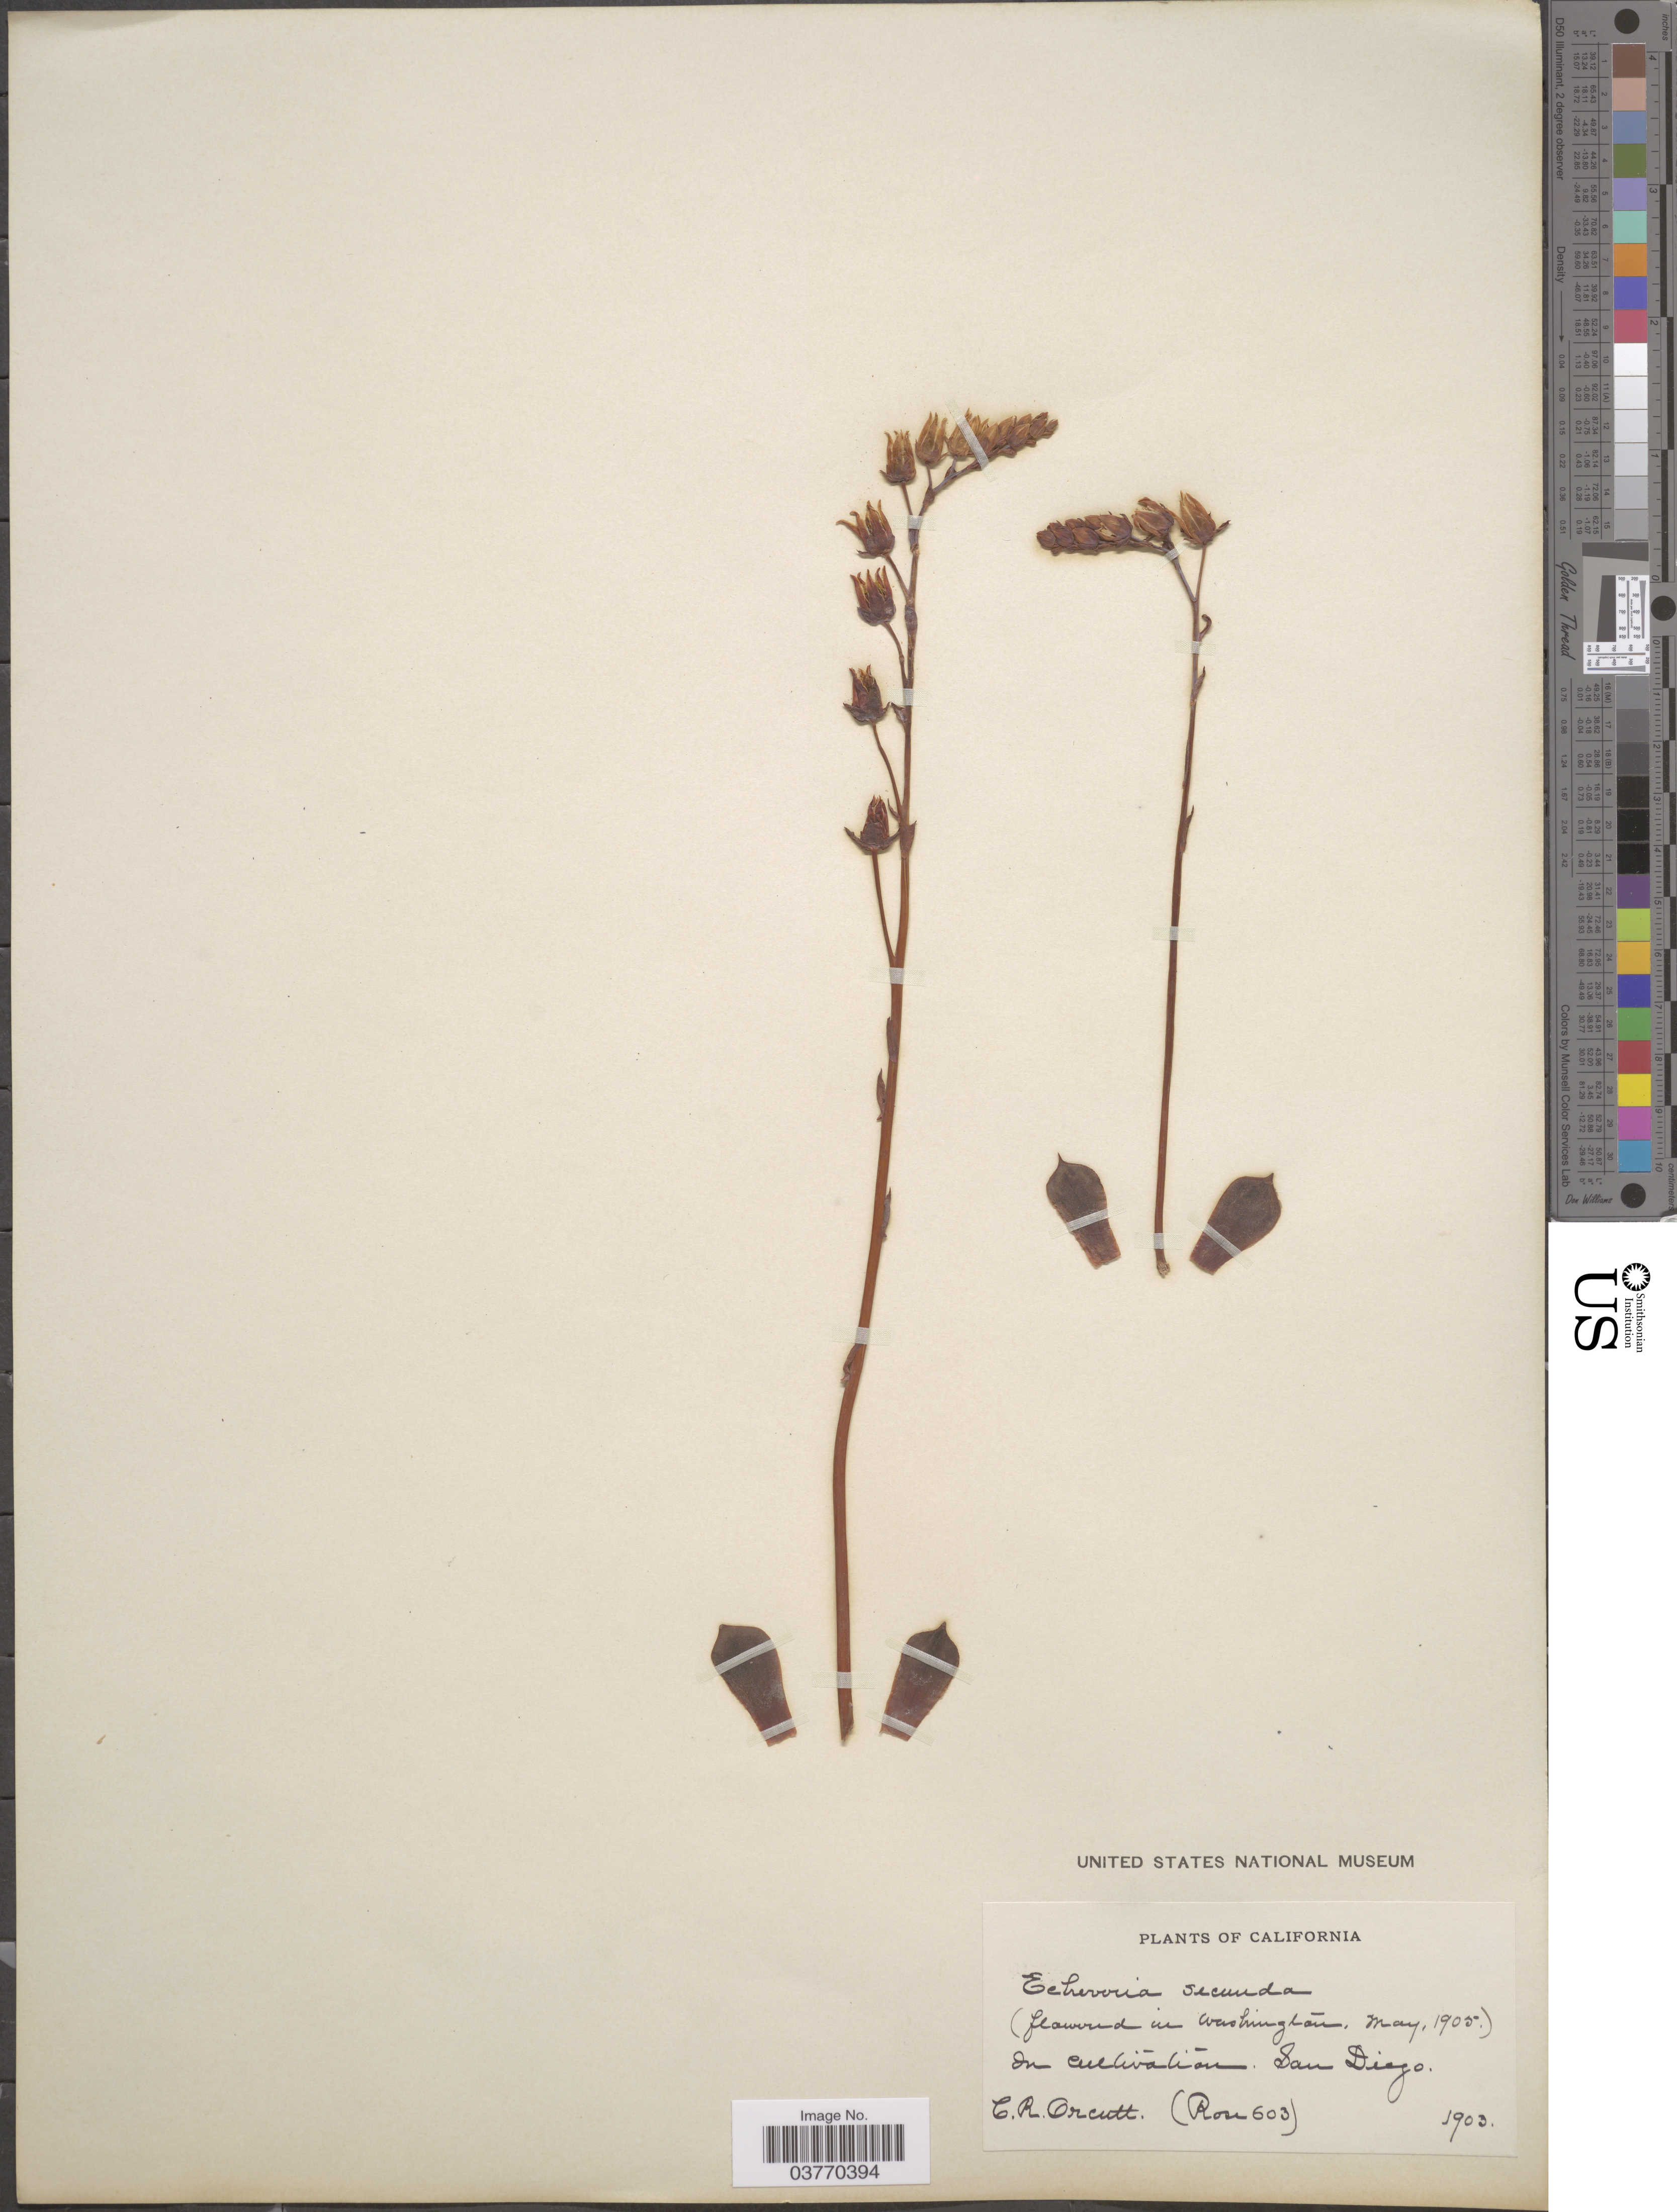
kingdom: Plantae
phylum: Tracheophyta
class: Magnoliopsida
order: Saxifragales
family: Crassulaceae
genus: Echeveria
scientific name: Echeveria secunda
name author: Booth ex Lindl.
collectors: C. R. Orcutt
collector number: Rose603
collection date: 1903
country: United States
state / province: California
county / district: San Diego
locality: San Diego.